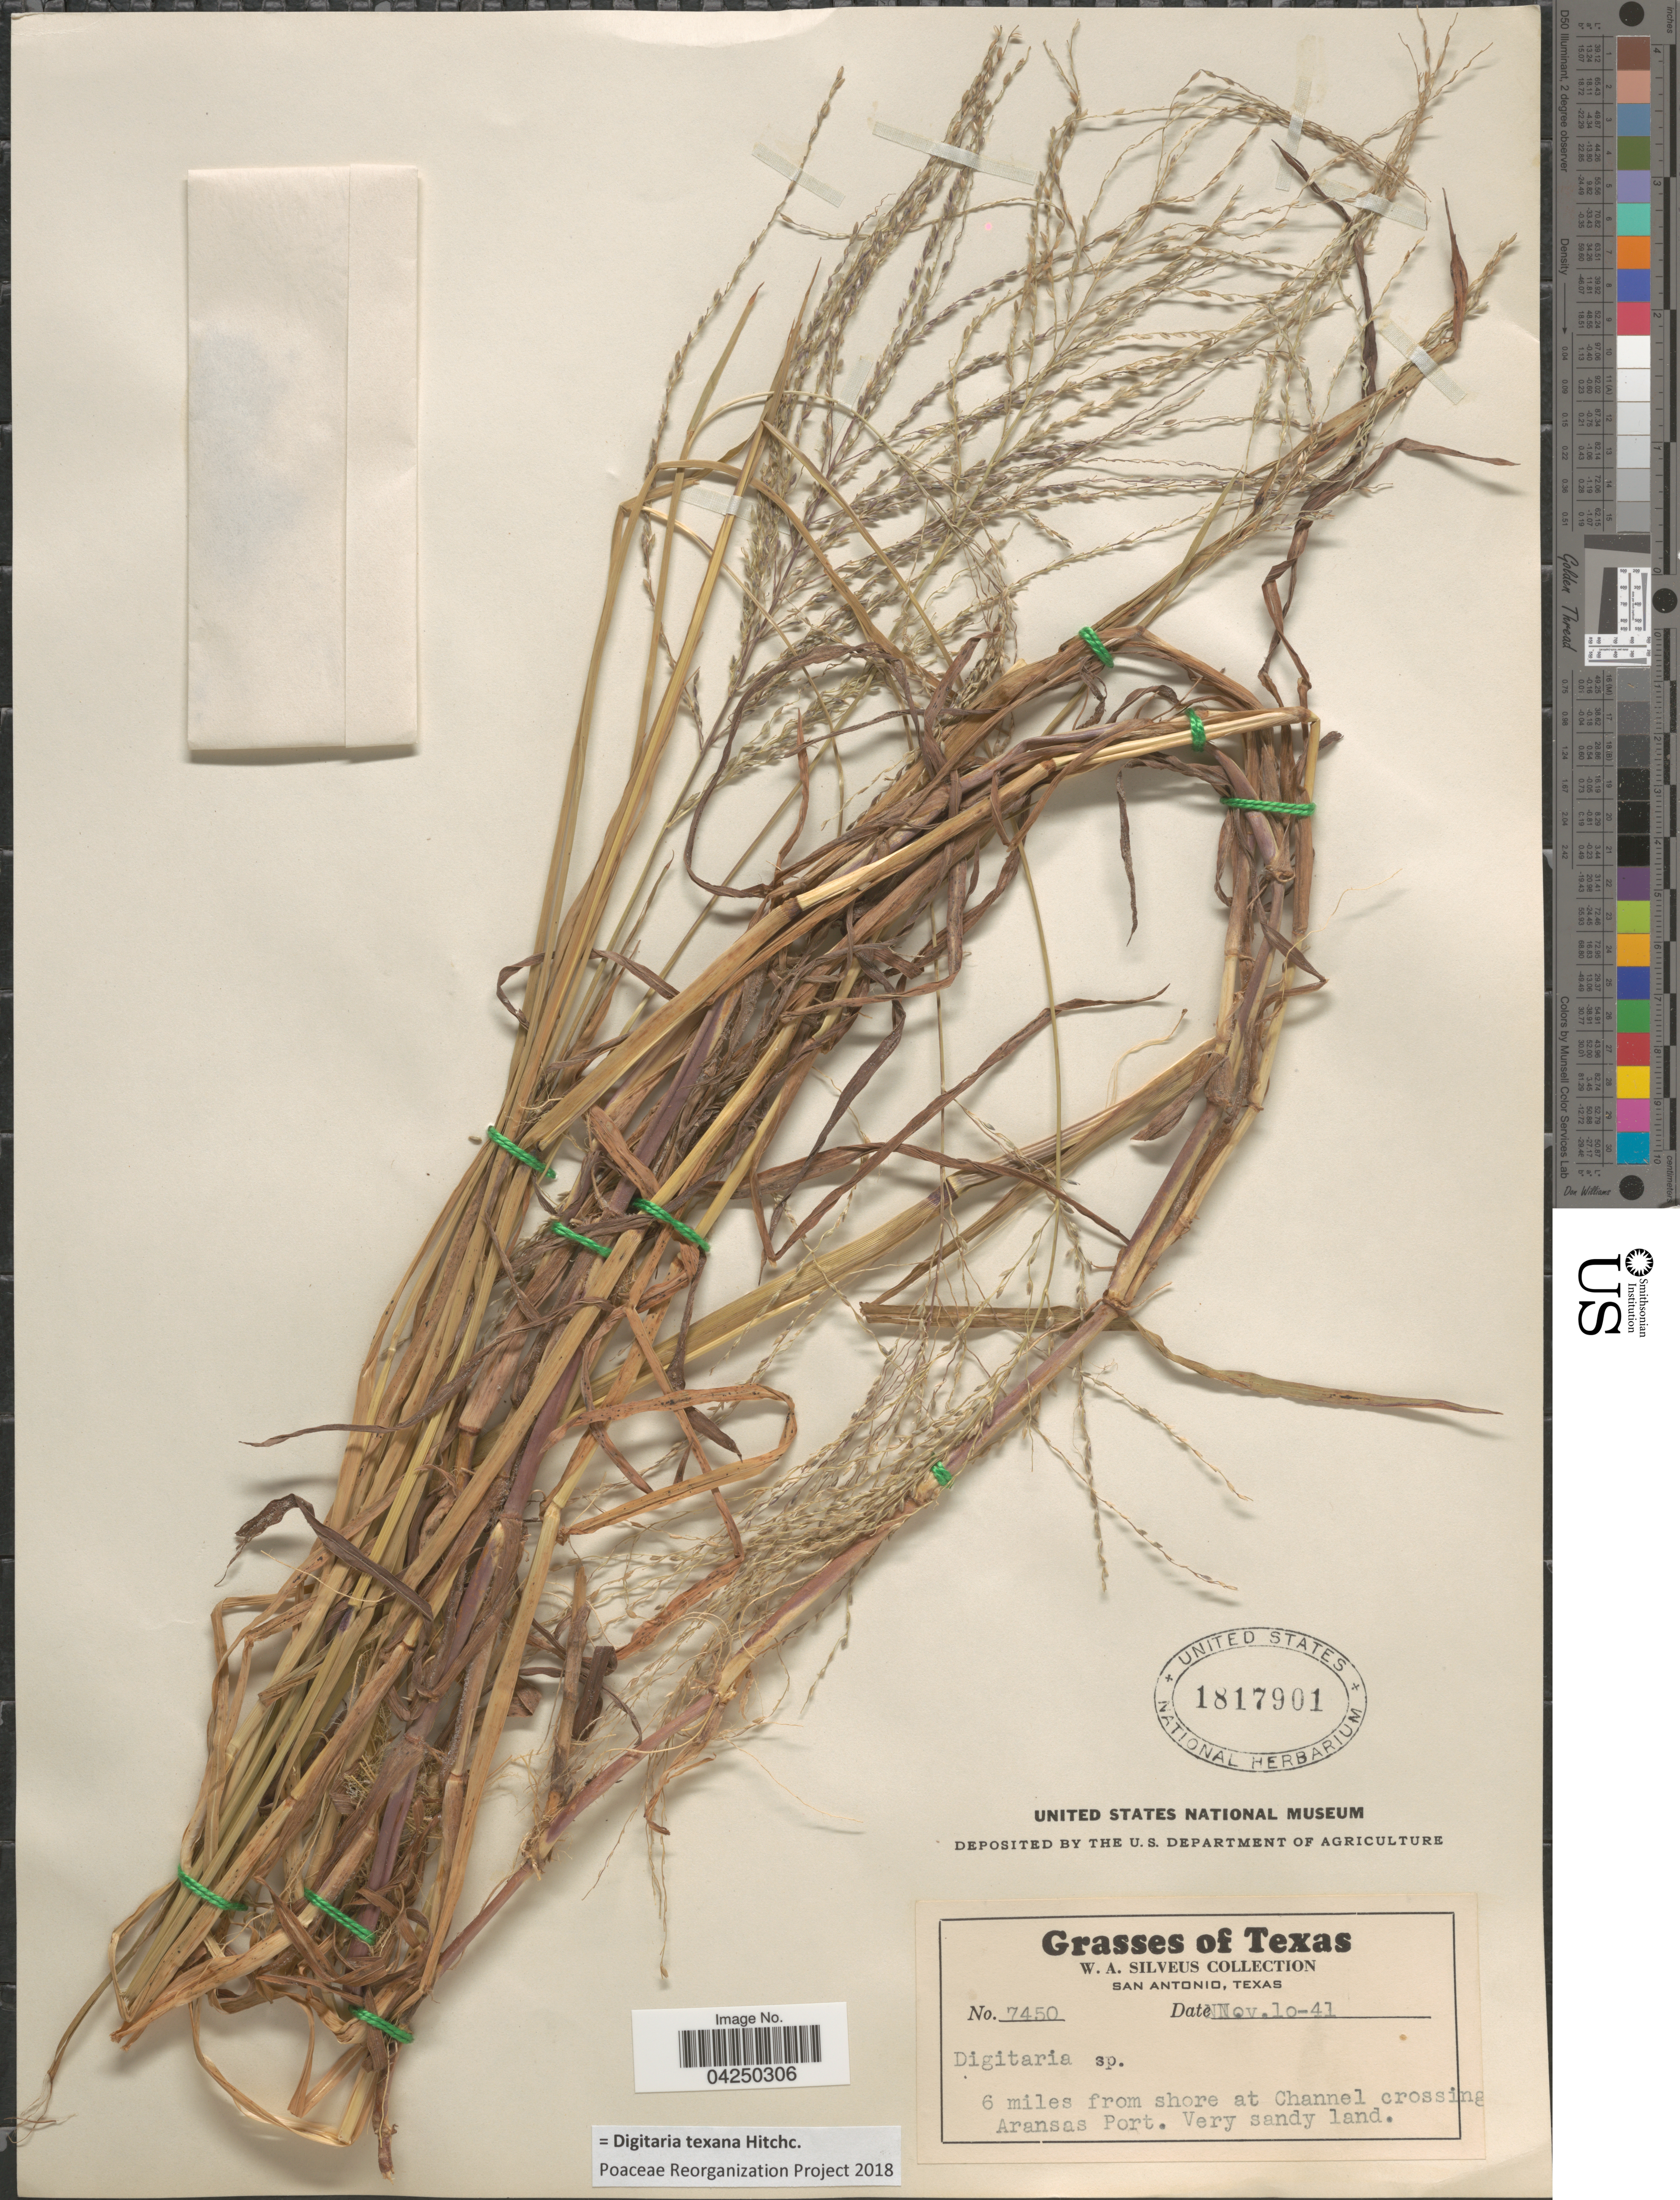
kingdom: Plantae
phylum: Tracheophyta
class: Liliopsida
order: Poales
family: Poaceae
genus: Digitaria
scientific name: Digitaria texana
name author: Hitchc.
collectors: W. Silveus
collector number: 7450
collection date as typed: Transcribed d/m/y: 10/11/41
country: United States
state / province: Texas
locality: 6 miles from shore at Channel crossing Aransas Port.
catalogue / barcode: US 1817901